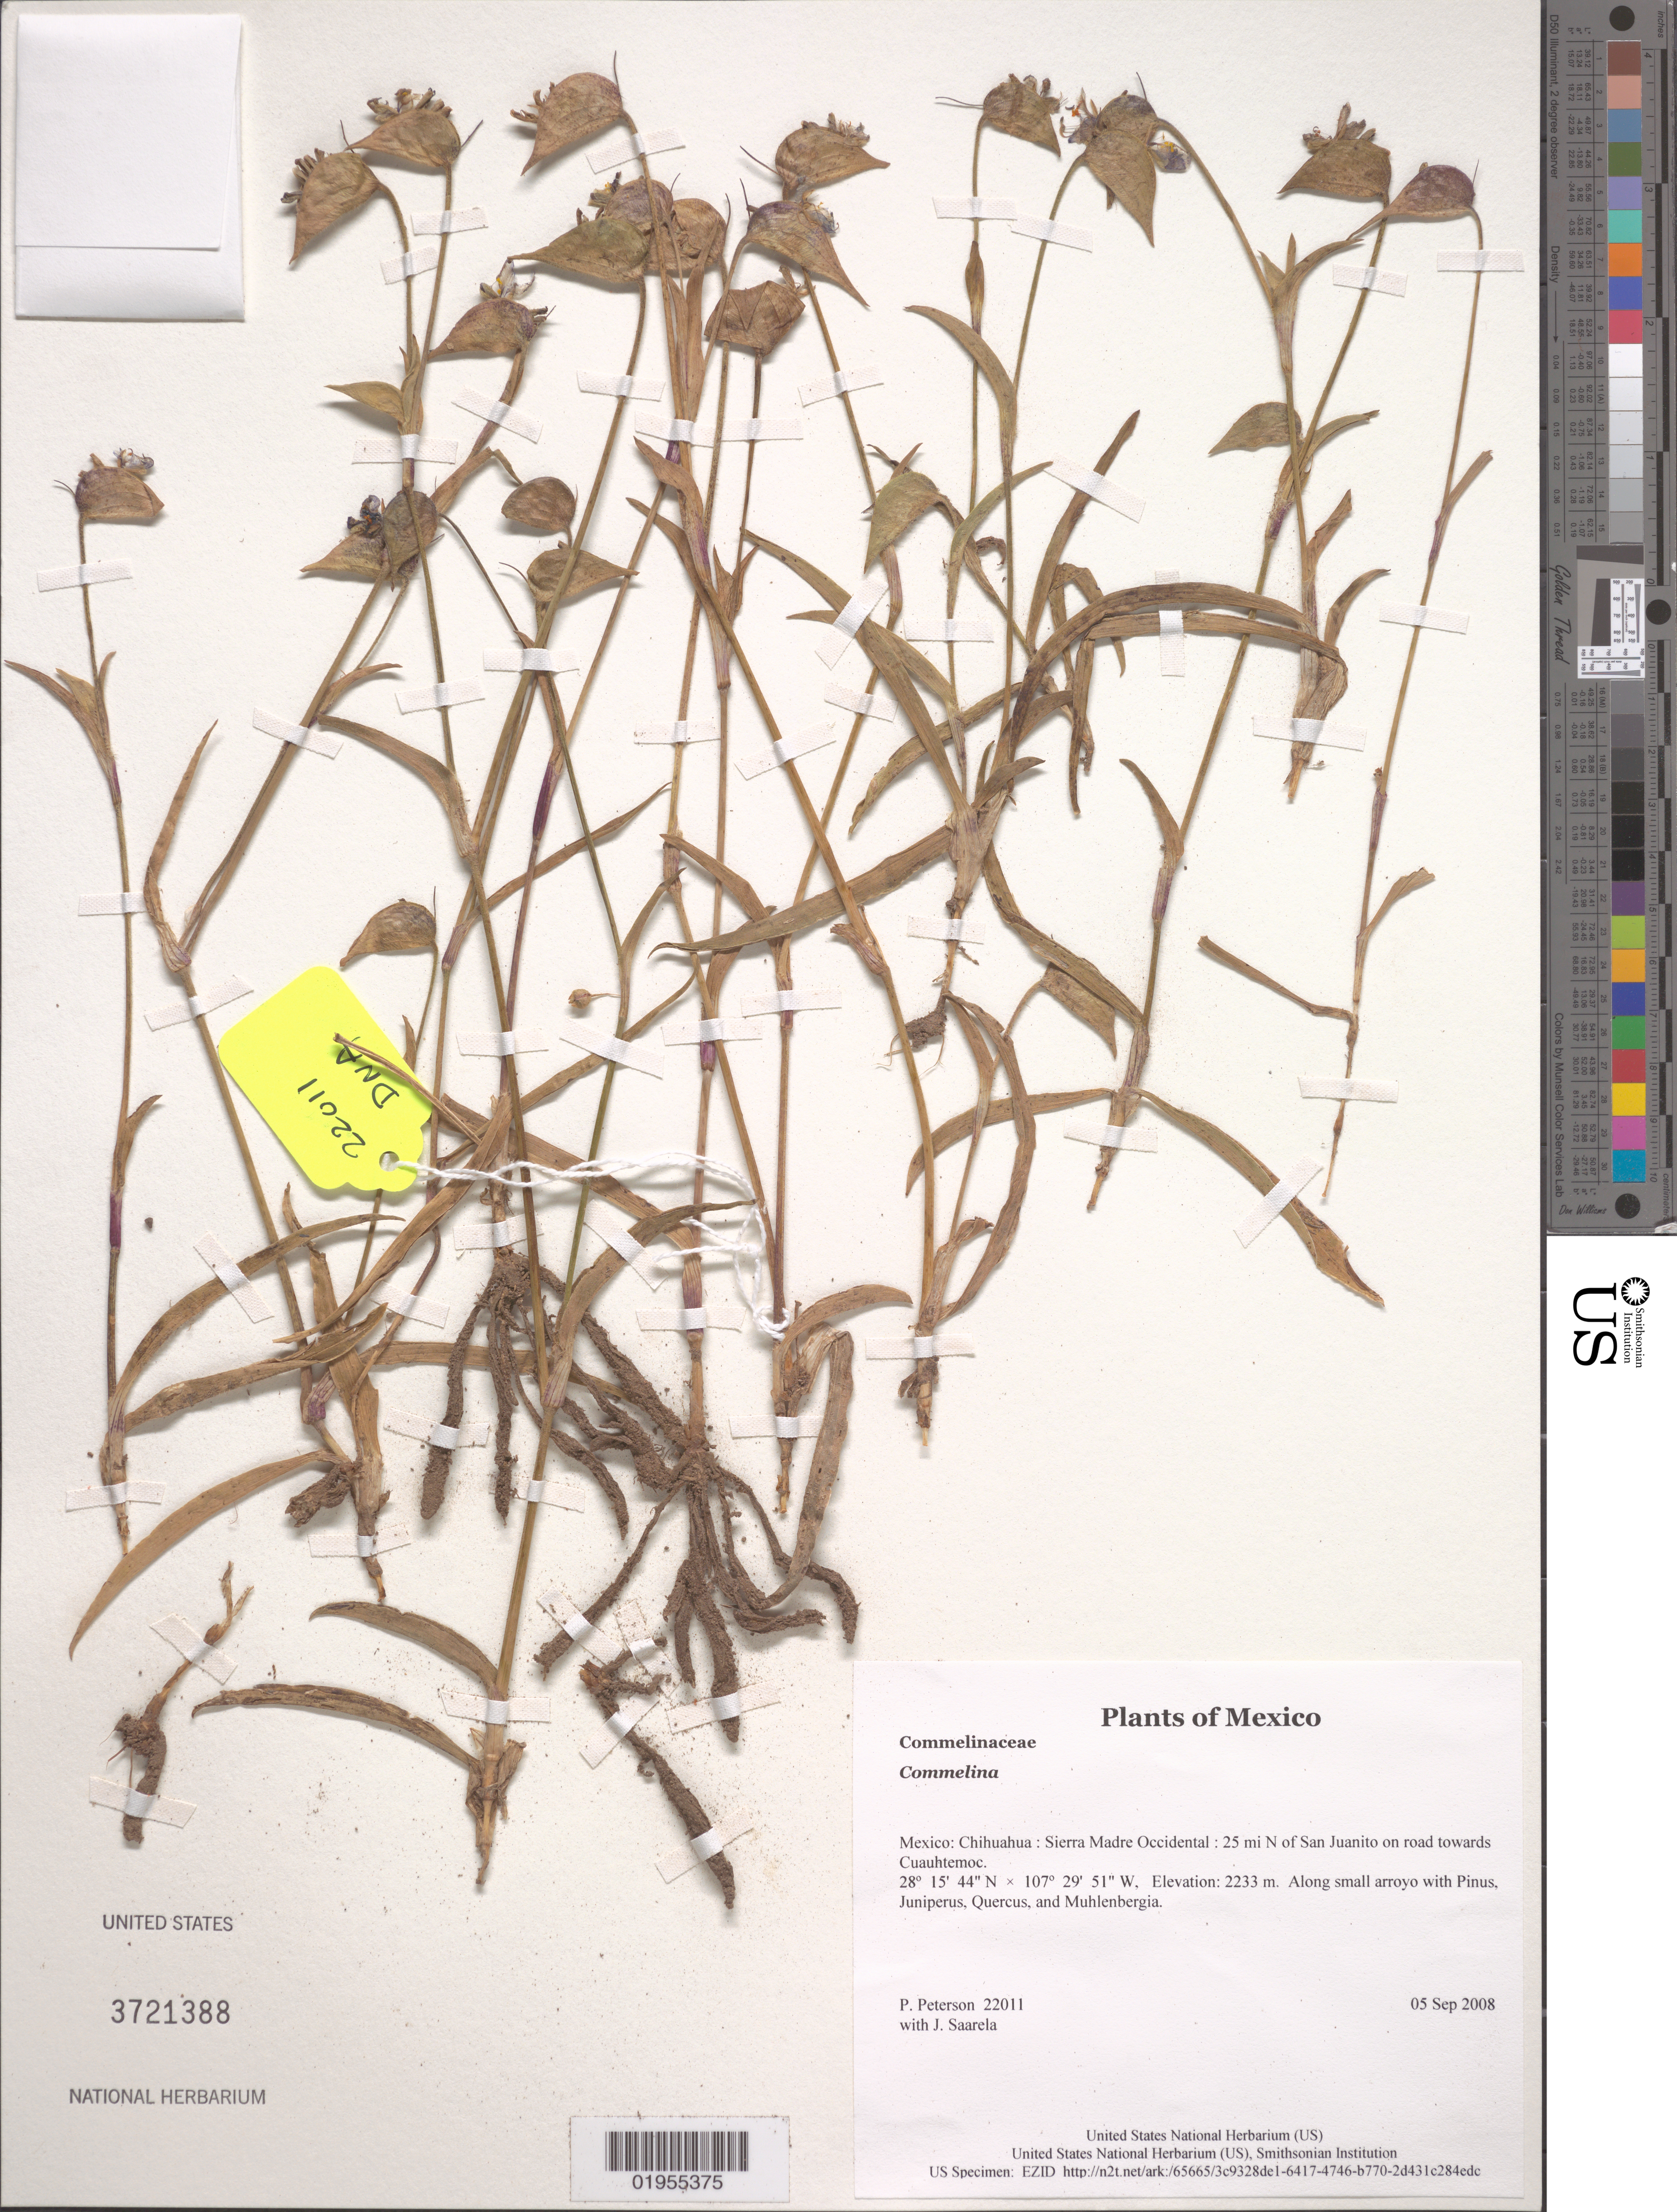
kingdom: Plantae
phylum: Tracheophyta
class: Liliopsida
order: Commelinales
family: Commelinaceae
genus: Commelina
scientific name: Commelina sp.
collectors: P. M. Peterson & J. Saarela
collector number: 22011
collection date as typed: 05 Sep 2008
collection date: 2008-09-05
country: Mexico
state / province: Chihuahua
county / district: Sierra Madre Occidental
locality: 25 mi N of San Juanito on road towards Cuauhtemoc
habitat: Along small arroyo with Pinus, Juniperus, Quercus, and Muhlenbergia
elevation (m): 2233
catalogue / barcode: US 3721388